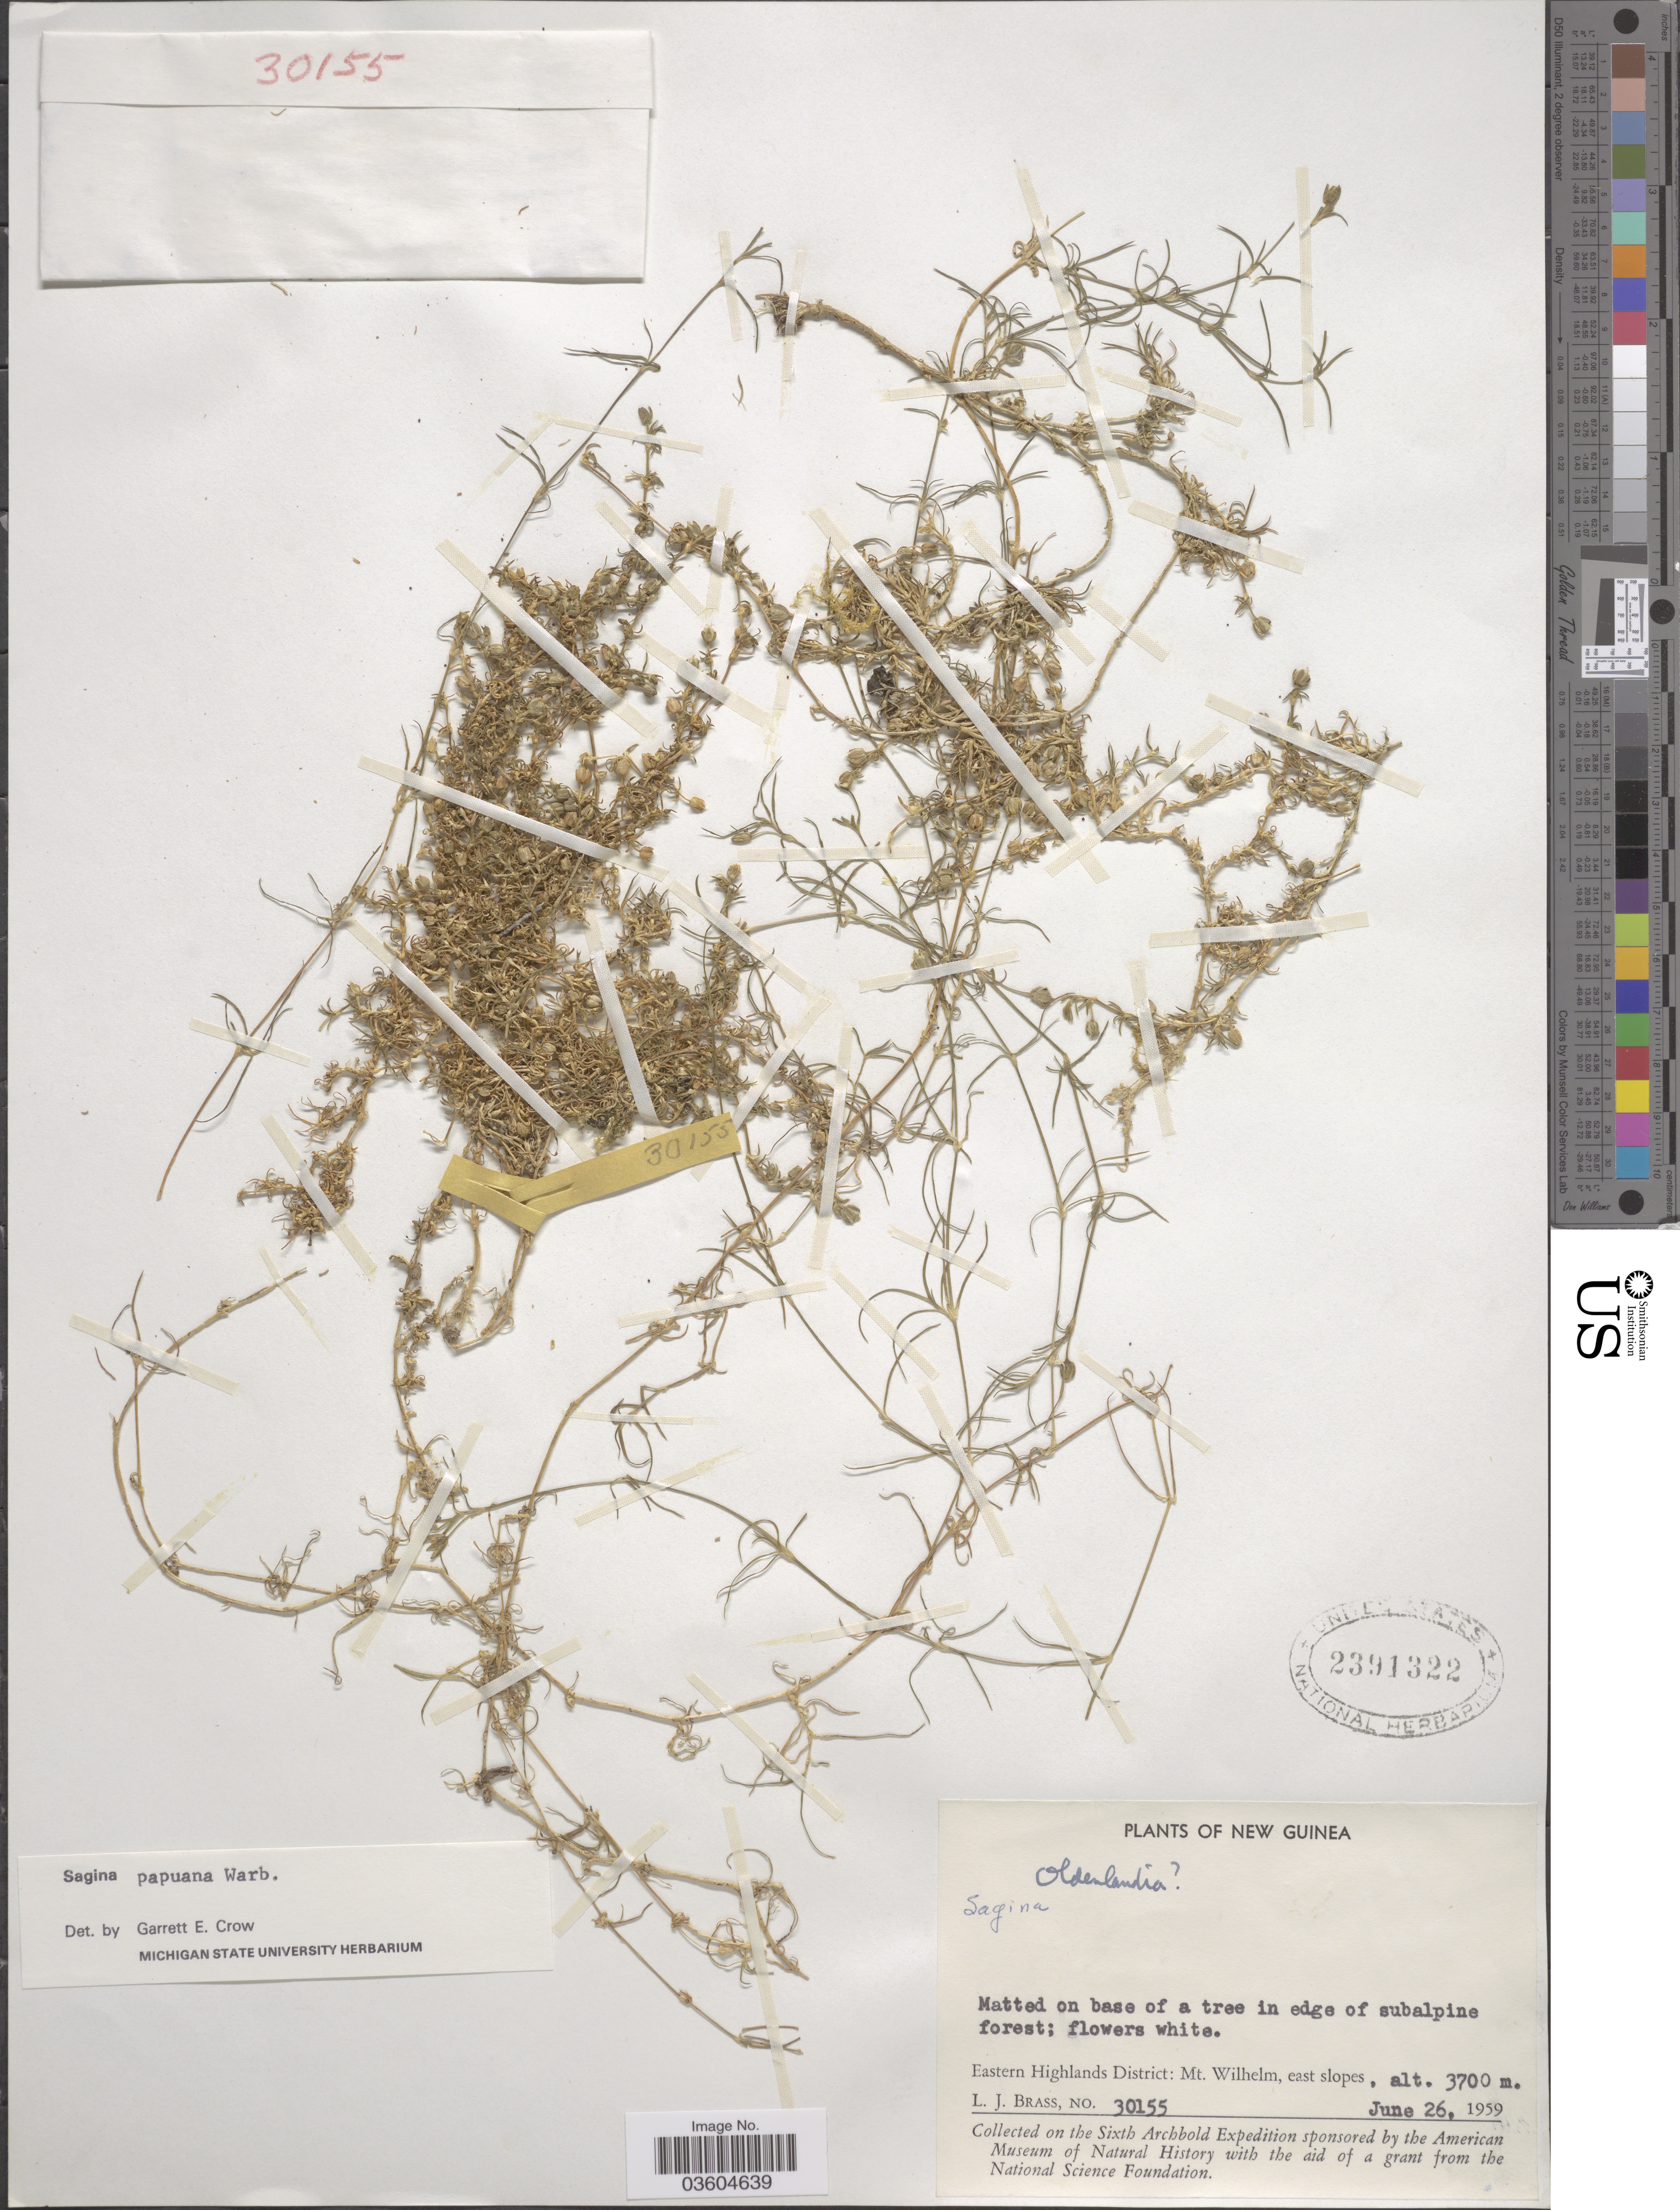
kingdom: Plantae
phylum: Tracheophyta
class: Magnoliopsida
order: Caryophyllales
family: Caryophyllaceae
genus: Sagina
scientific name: Sagina papuana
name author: Warb.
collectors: L. J. Brass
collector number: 30155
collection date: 1959-06-26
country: Papua New Guinea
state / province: Eastern Highlands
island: New Guinea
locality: New Guinea. Eastern Highlands District: Mt. Wilhelm, east slopes.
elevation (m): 3700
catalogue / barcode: US 2391322